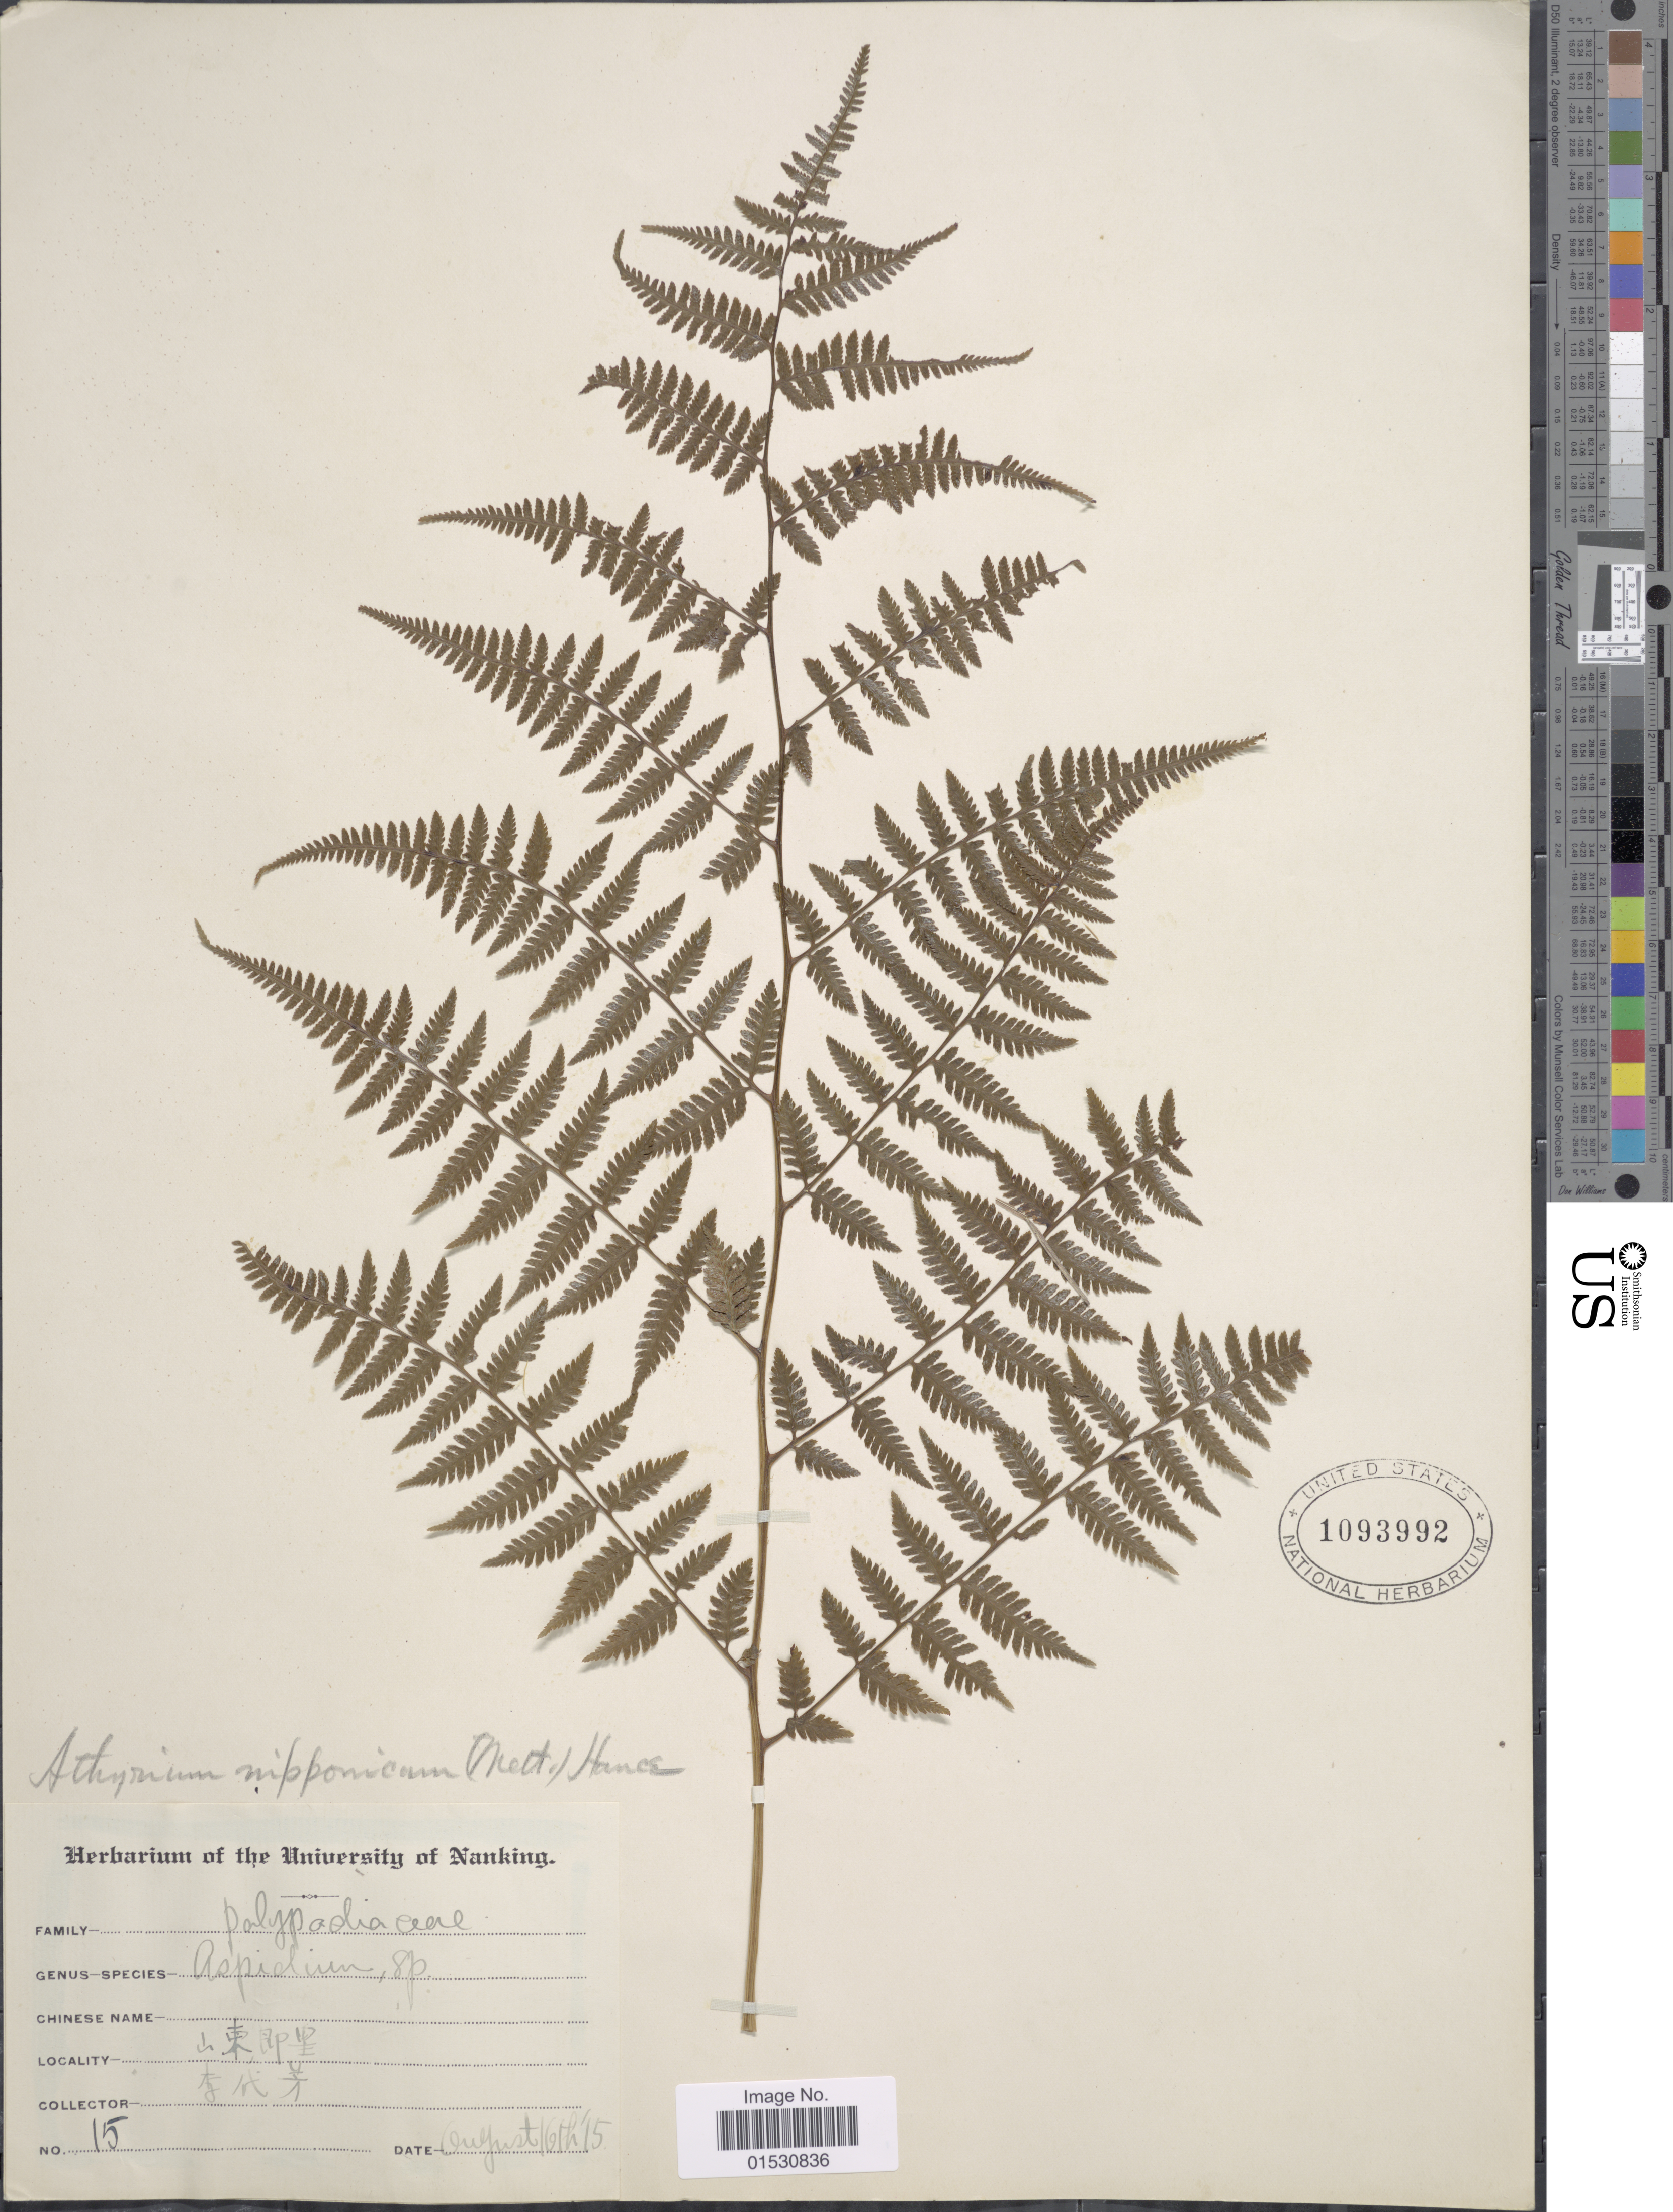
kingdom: Plantae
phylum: Tracheophyta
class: Polypodiopsida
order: Polypodiales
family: Athyriaceae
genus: Athyrium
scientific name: Athyrium nipponicum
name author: (Mett.) Hance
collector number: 15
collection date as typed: Transcribed d/m/y: 6/8/15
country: China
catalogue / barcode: US 1093992